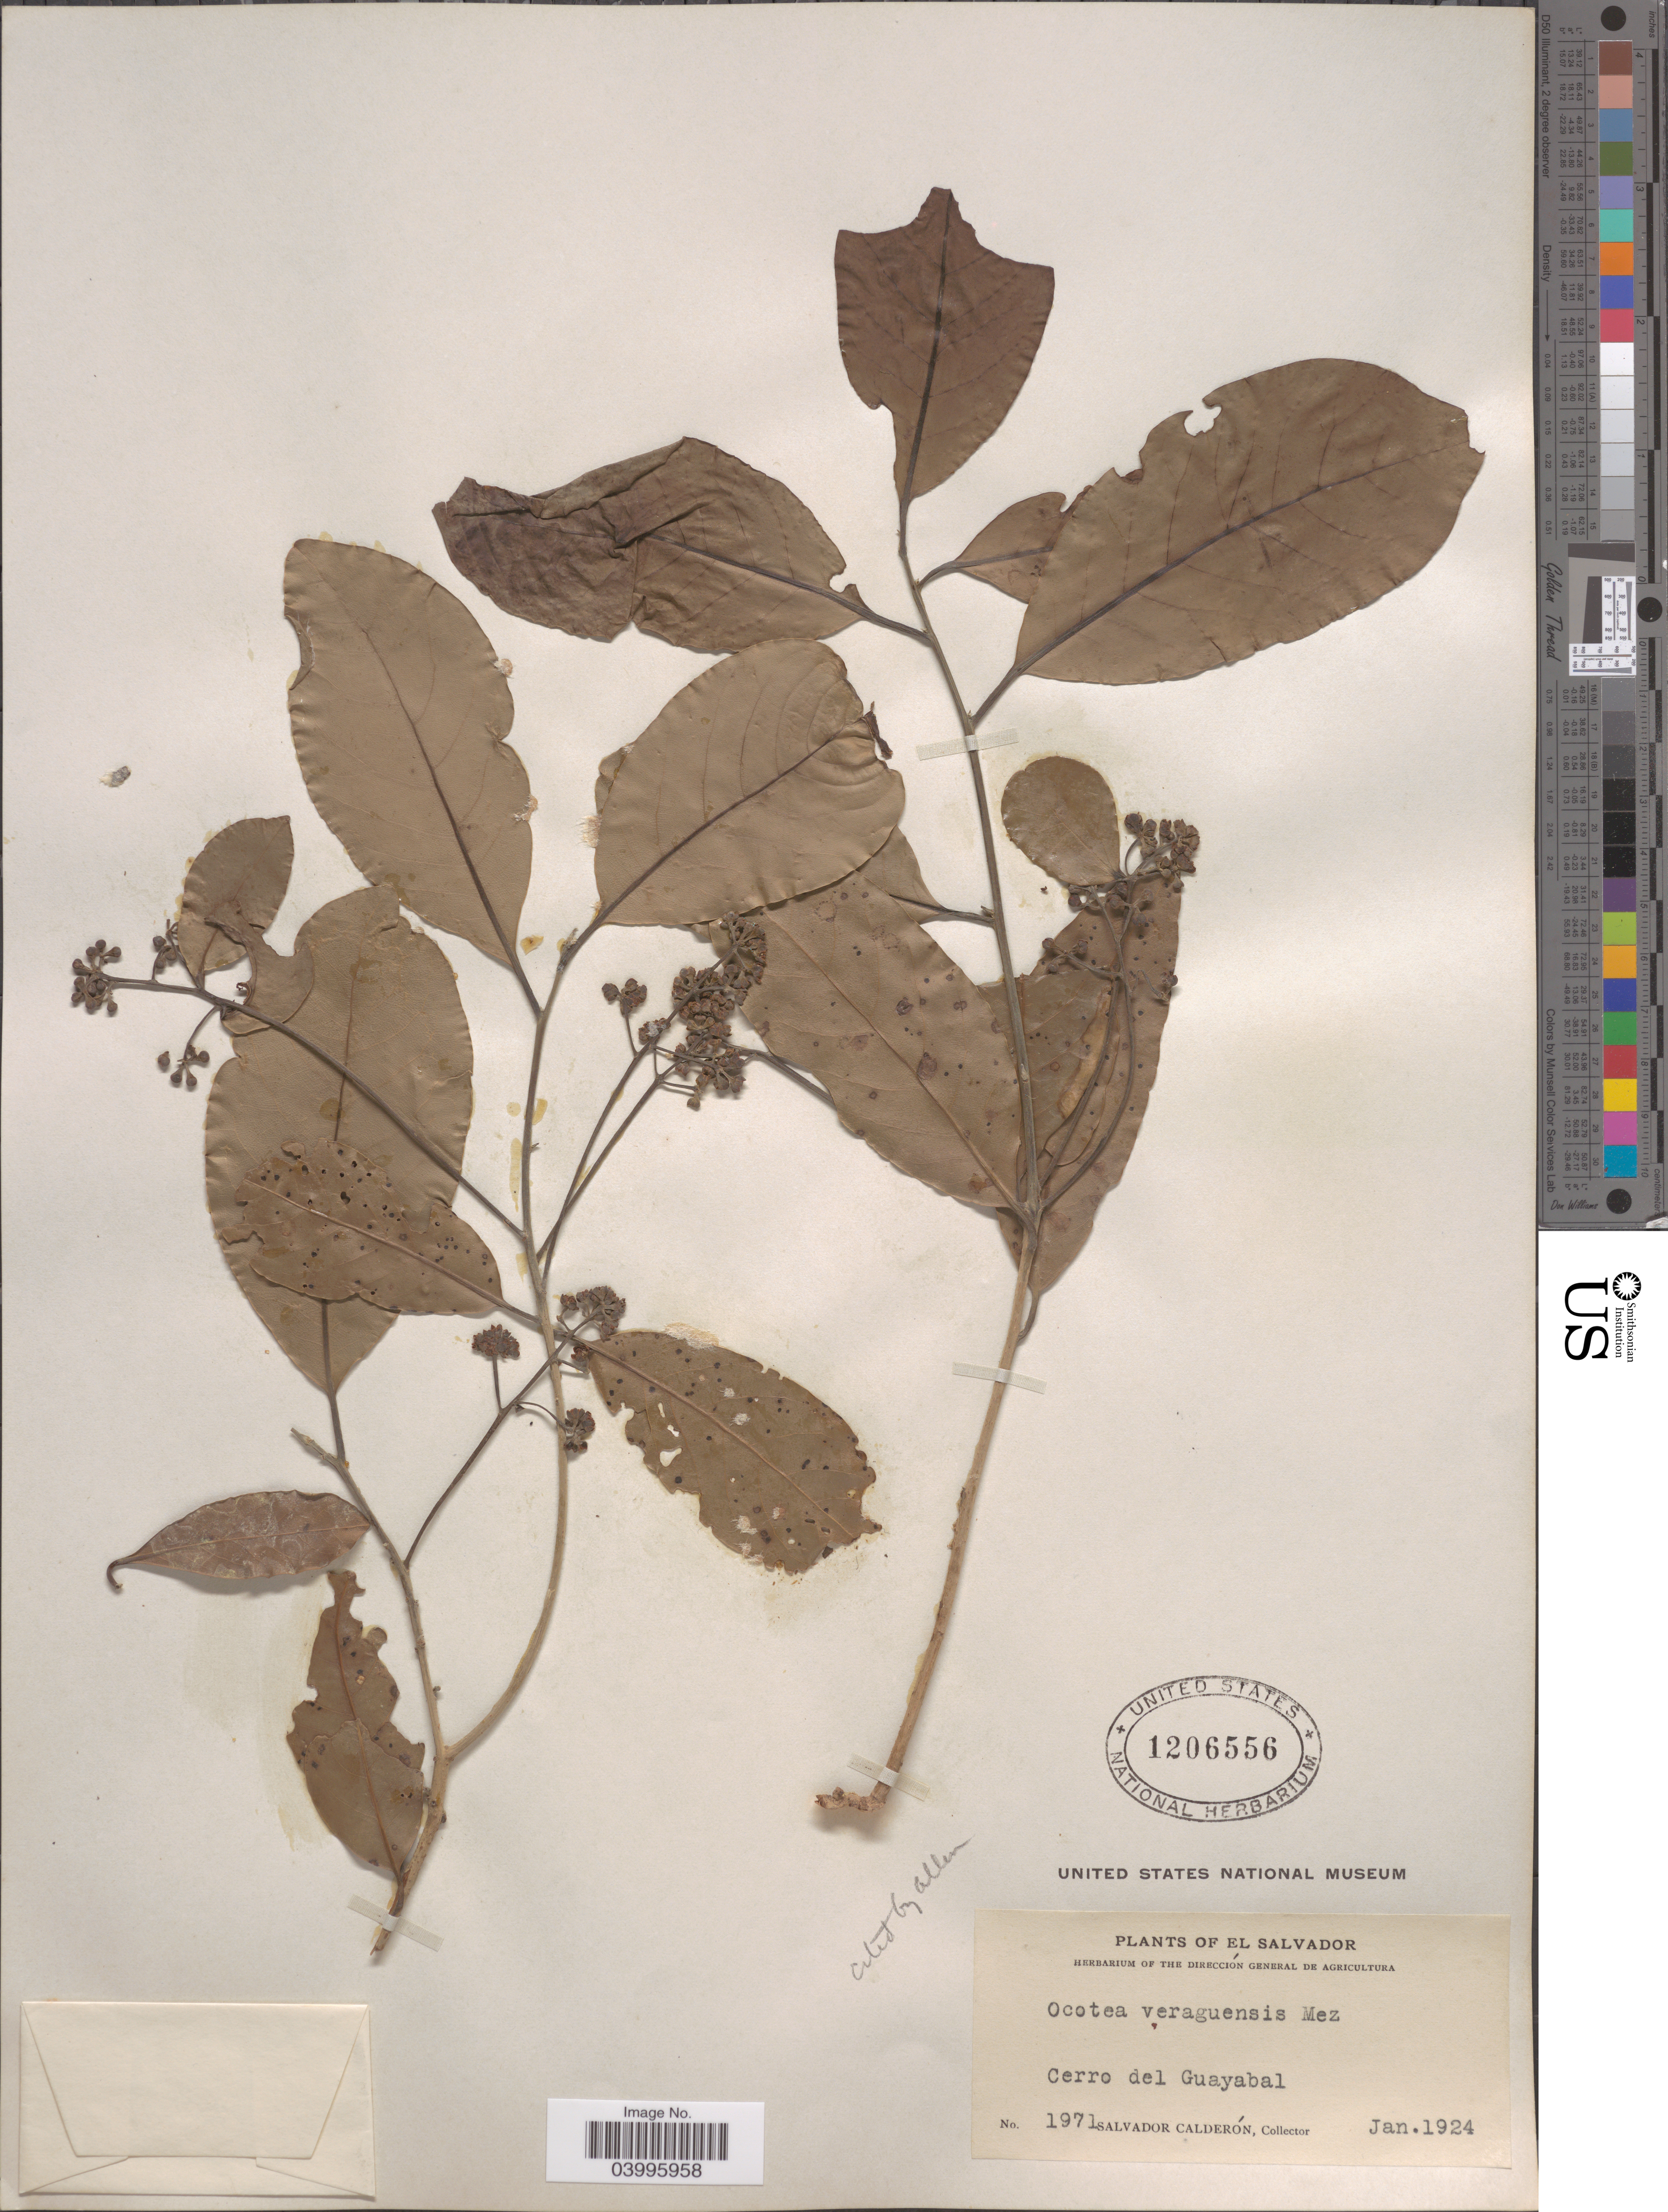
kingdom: Plantae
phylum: Tracheophyta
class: Magnoliopsida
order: Laurales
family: Lauraceae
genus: Ocotea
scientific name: Ocotea veraguensis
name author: (Meisn.) Mez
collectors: S. Calderón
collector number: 1971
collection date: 1924-01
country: El Salvador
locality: Cerro del Guayabal.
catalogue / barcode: US 1206556